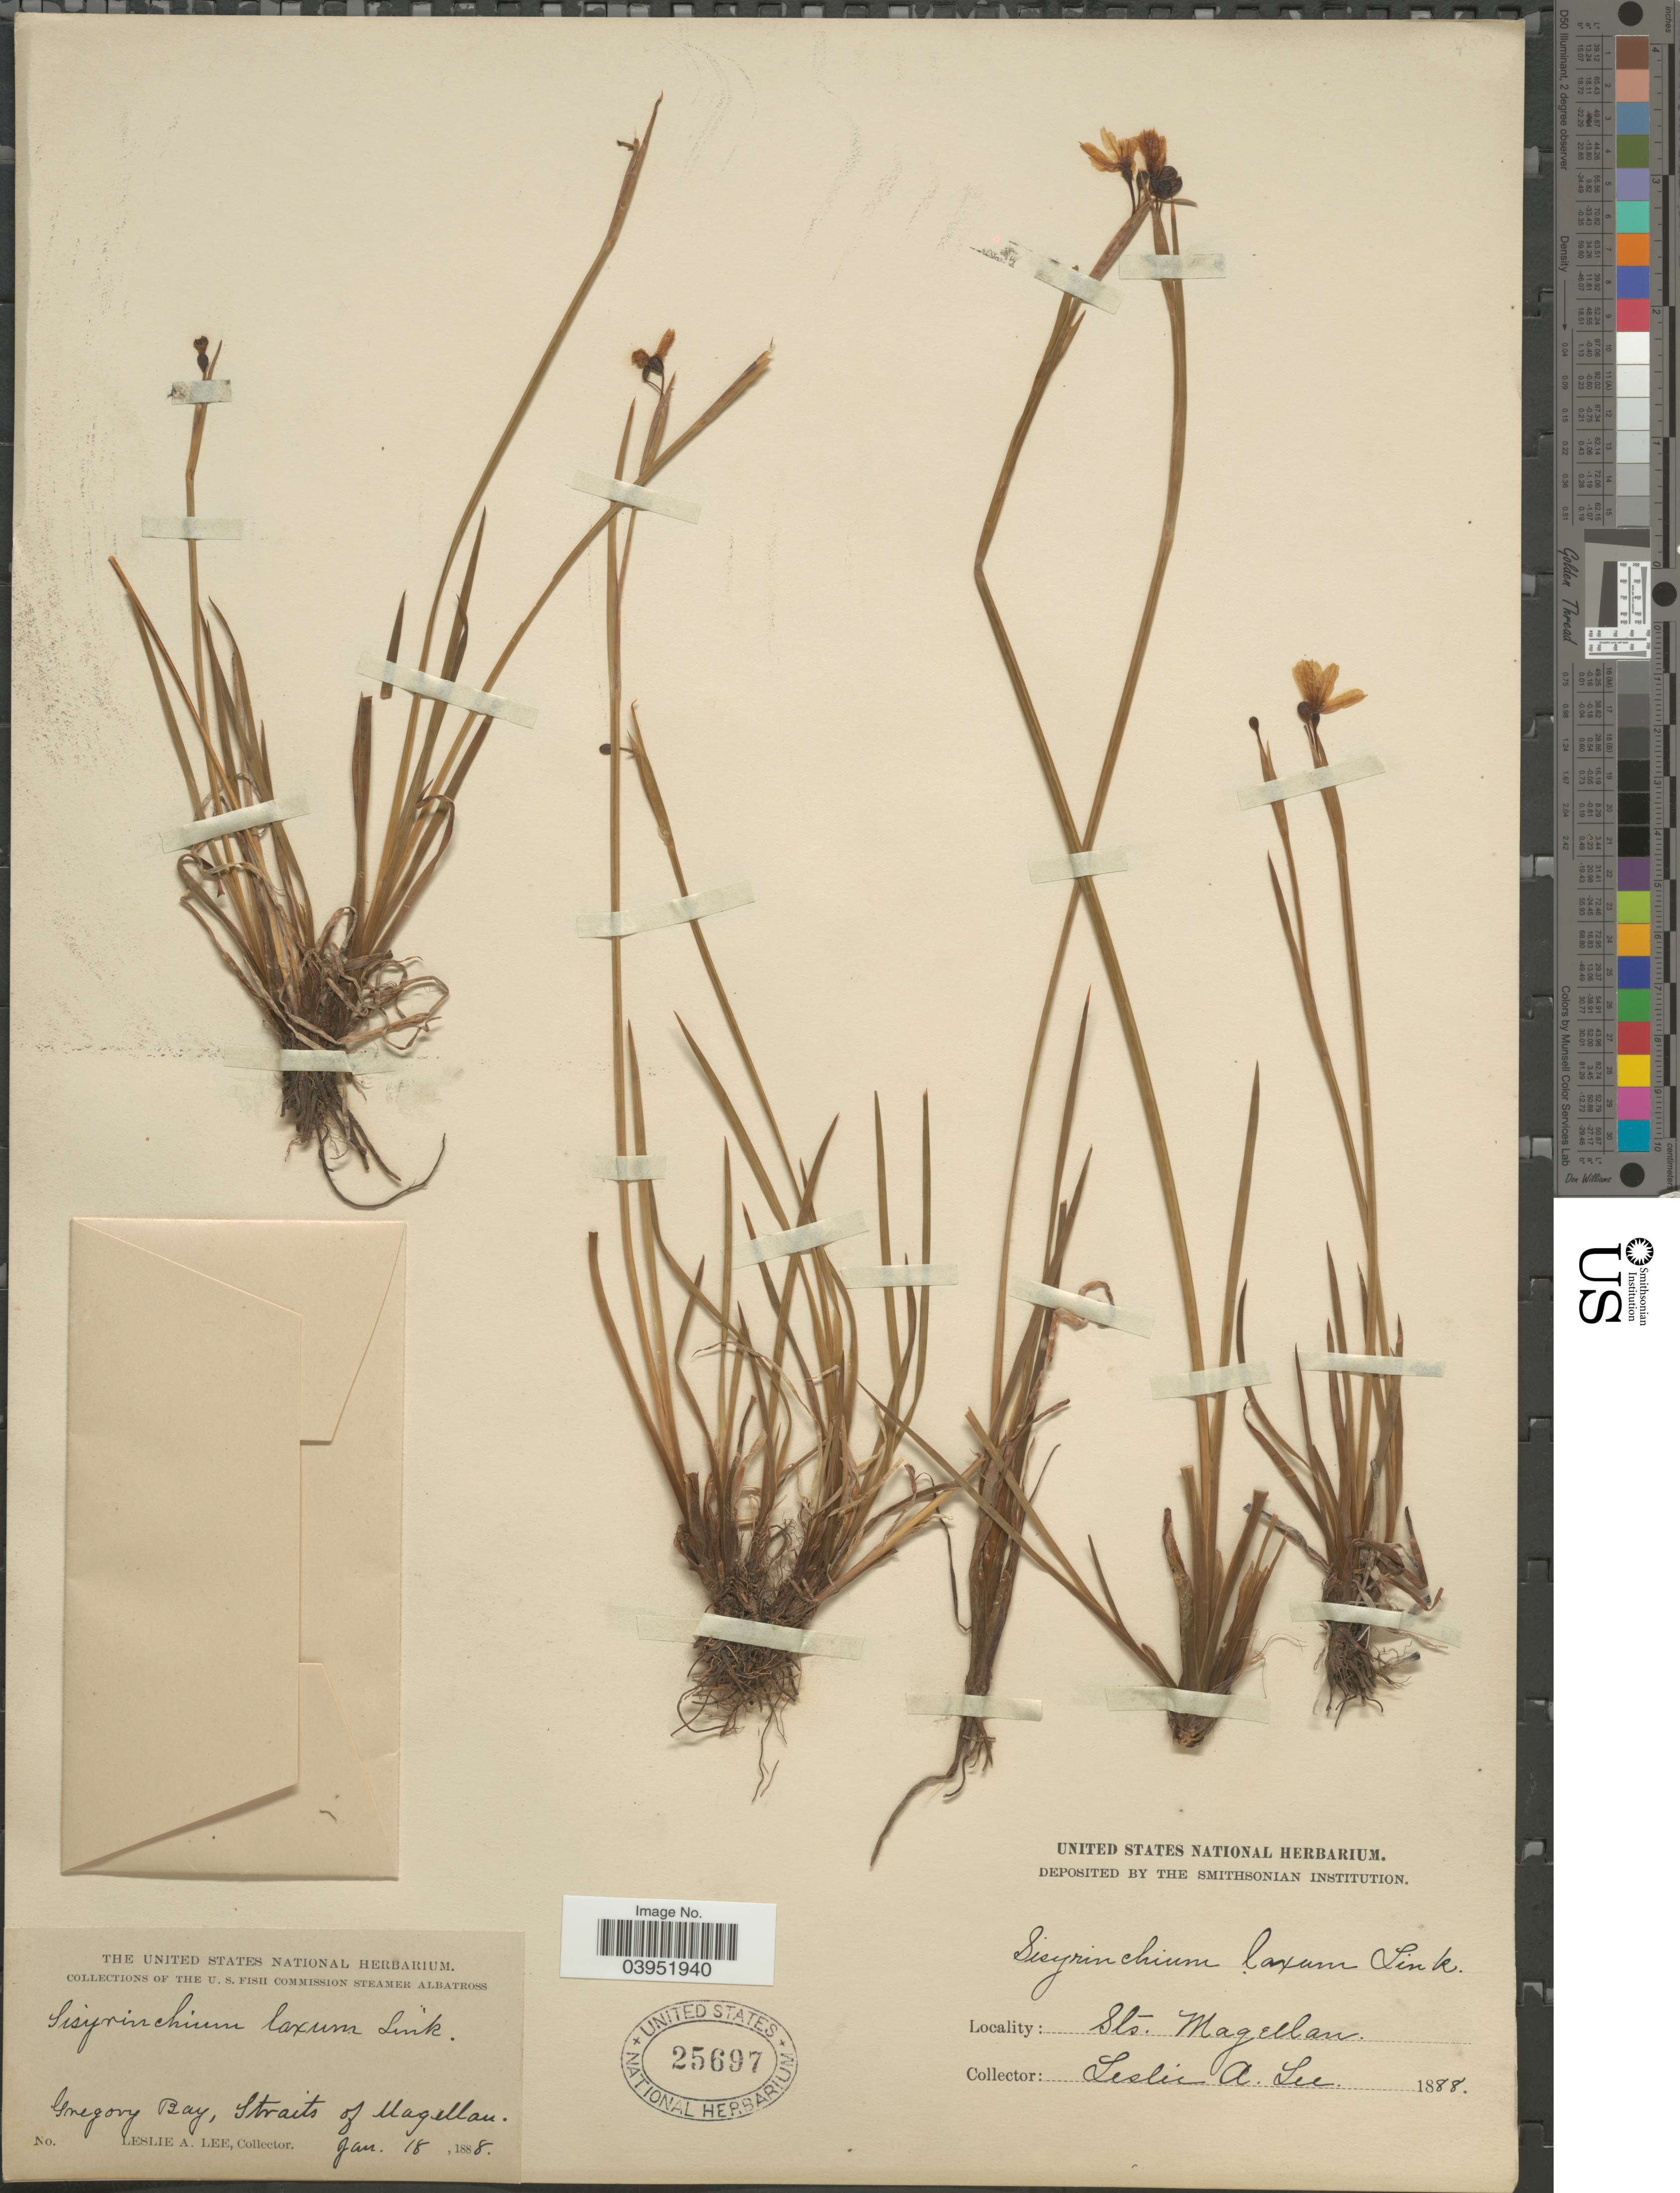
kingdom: Plantae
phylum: Tracheophyta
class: Liliopsida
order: Asparagales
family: Iridaceae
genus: Sisyrinchium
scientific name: Sisyrinchium chilense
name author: Hook.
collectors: L. Lee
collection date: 1888-01-18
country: Chile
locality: Gregory Bay, Straits of Magellan.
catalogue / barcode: US 25697